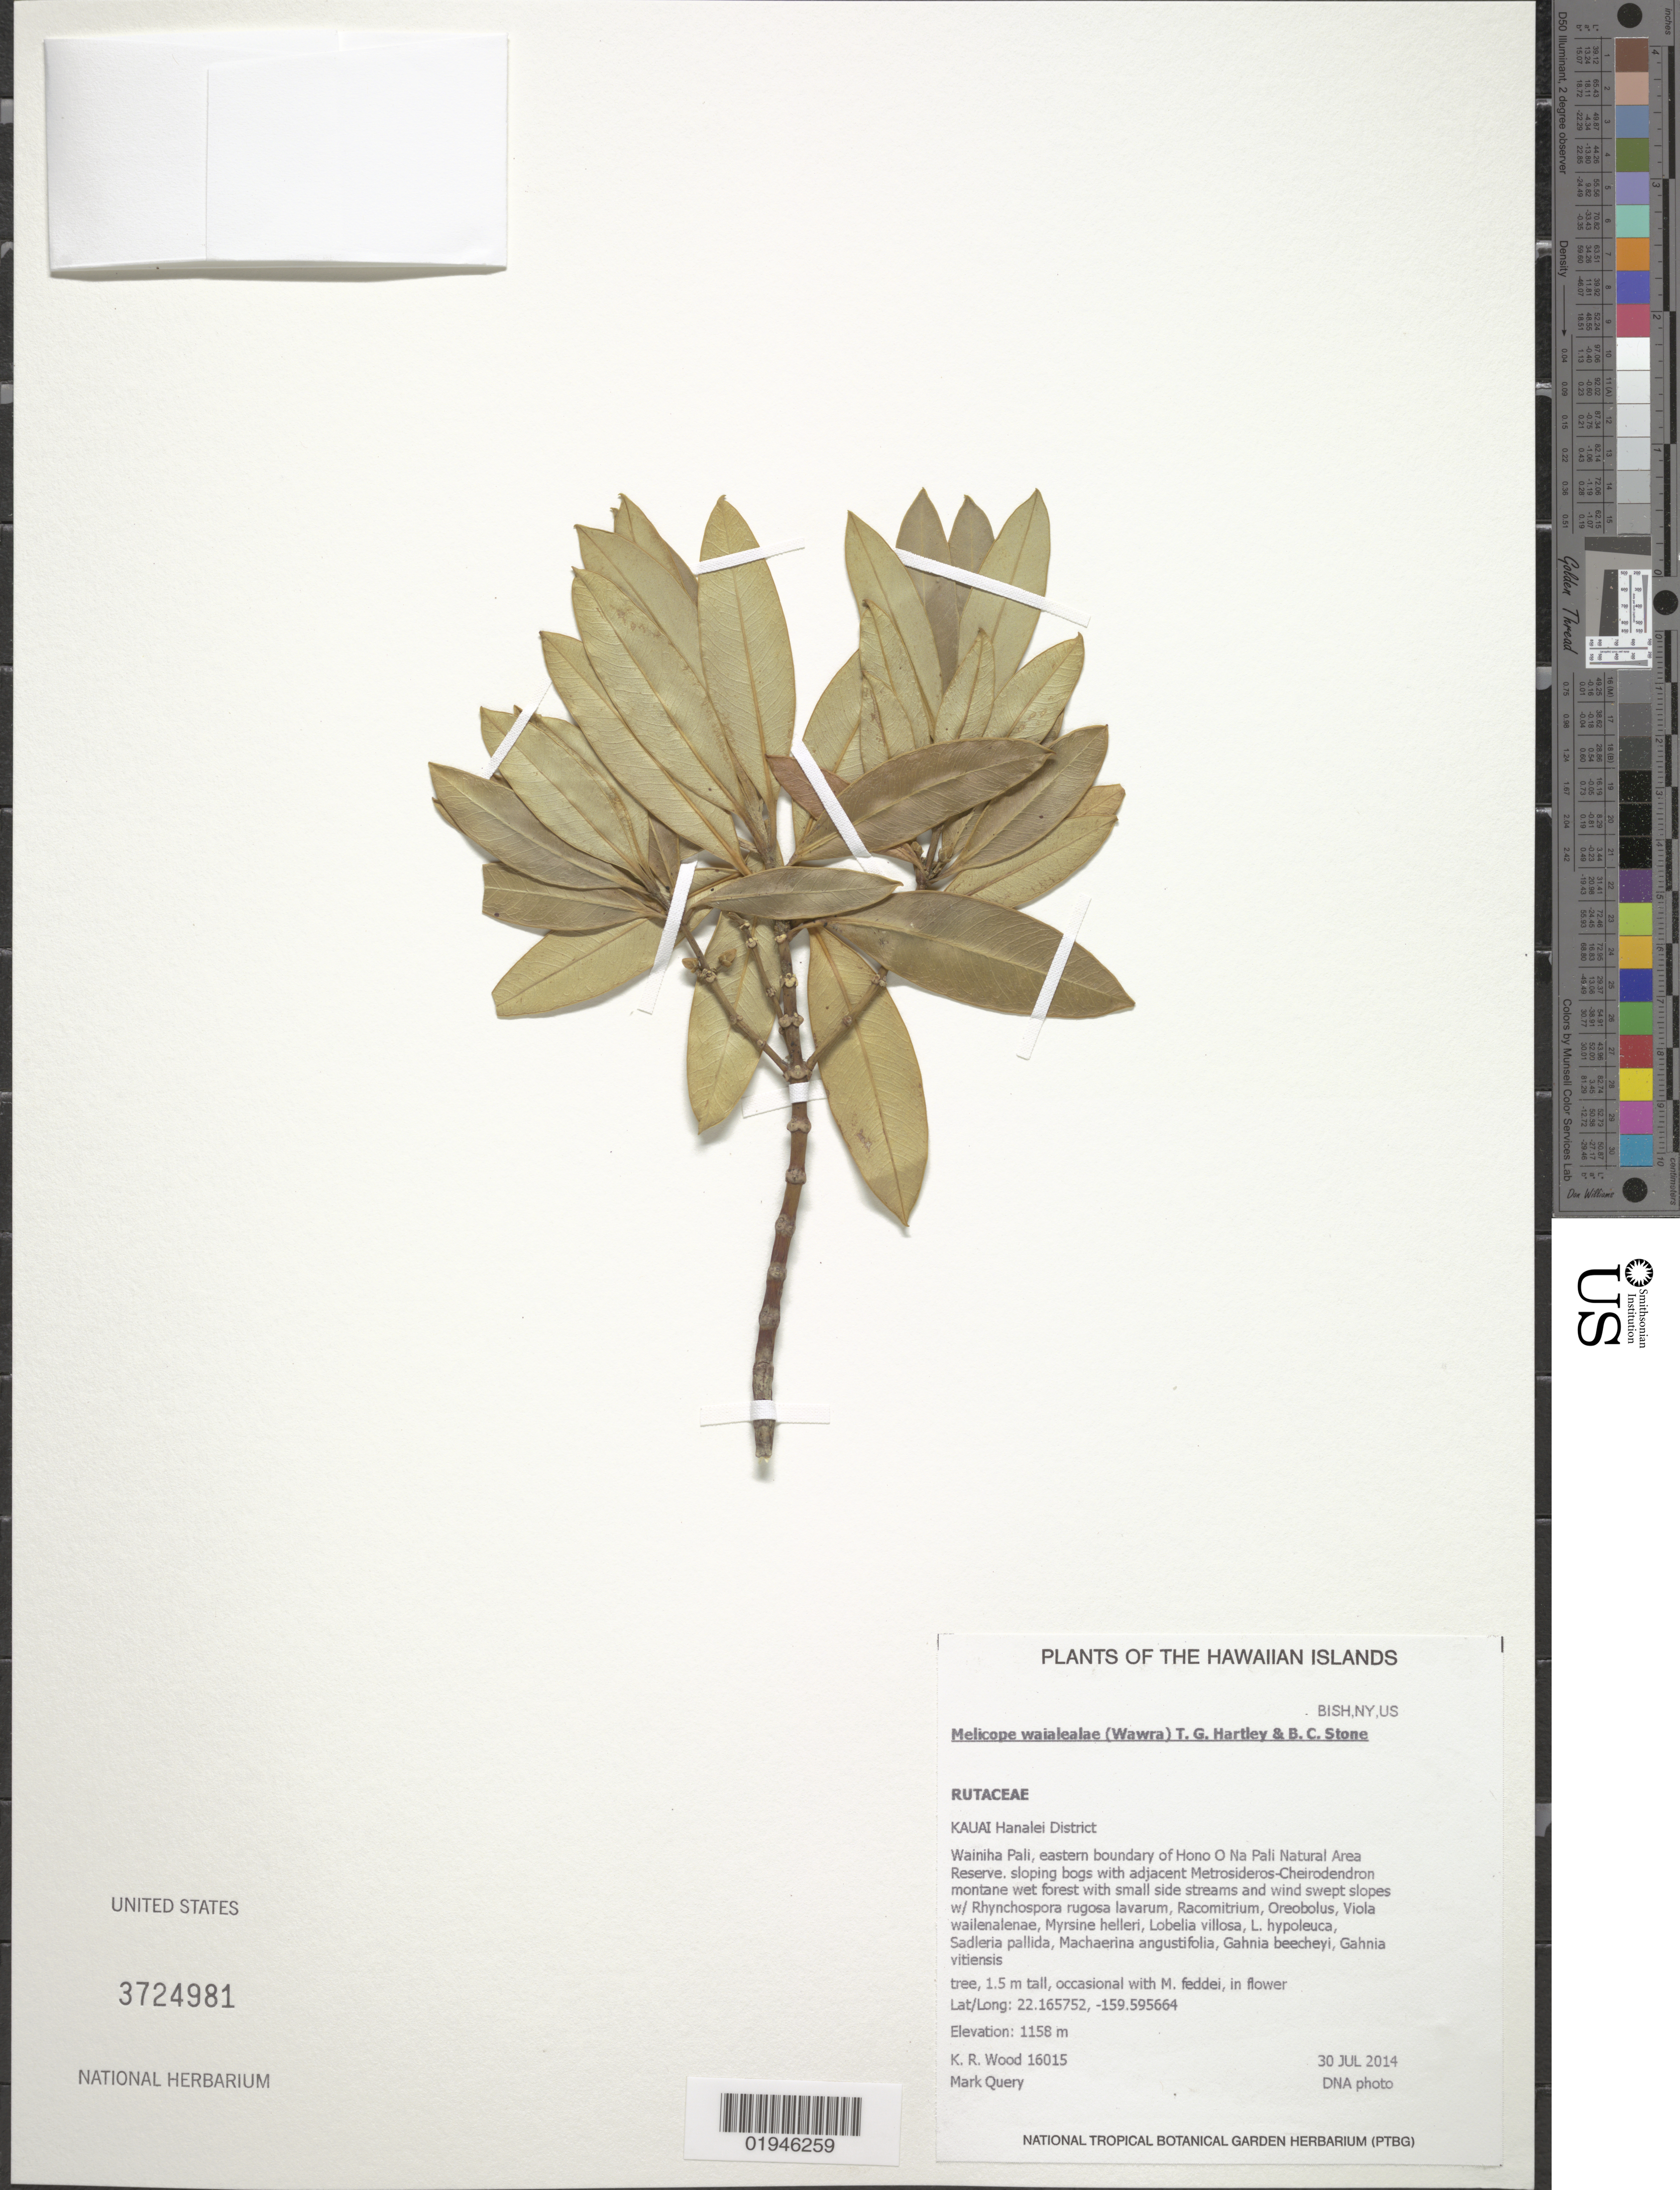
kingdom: Plantae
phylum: Tracheophyta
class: Magnoliopsida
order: Sapindales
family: Rutaceae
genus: Melicope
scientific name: Melicope waialealae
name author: (Wawra) T.G. Hartley & B.C. Stone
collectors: K. R. Wood & M. Query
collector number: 16015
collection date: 2014-07-30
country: United States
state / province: Hawaii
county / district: Kauai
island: Kaua'i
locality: Hanalei District, Wainiha Pali, eastern boundary of Hono O Na Pali Natural Area Reserve, sloping bogs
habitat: Montane wet forest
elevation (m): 1158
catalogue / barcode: US 3724981